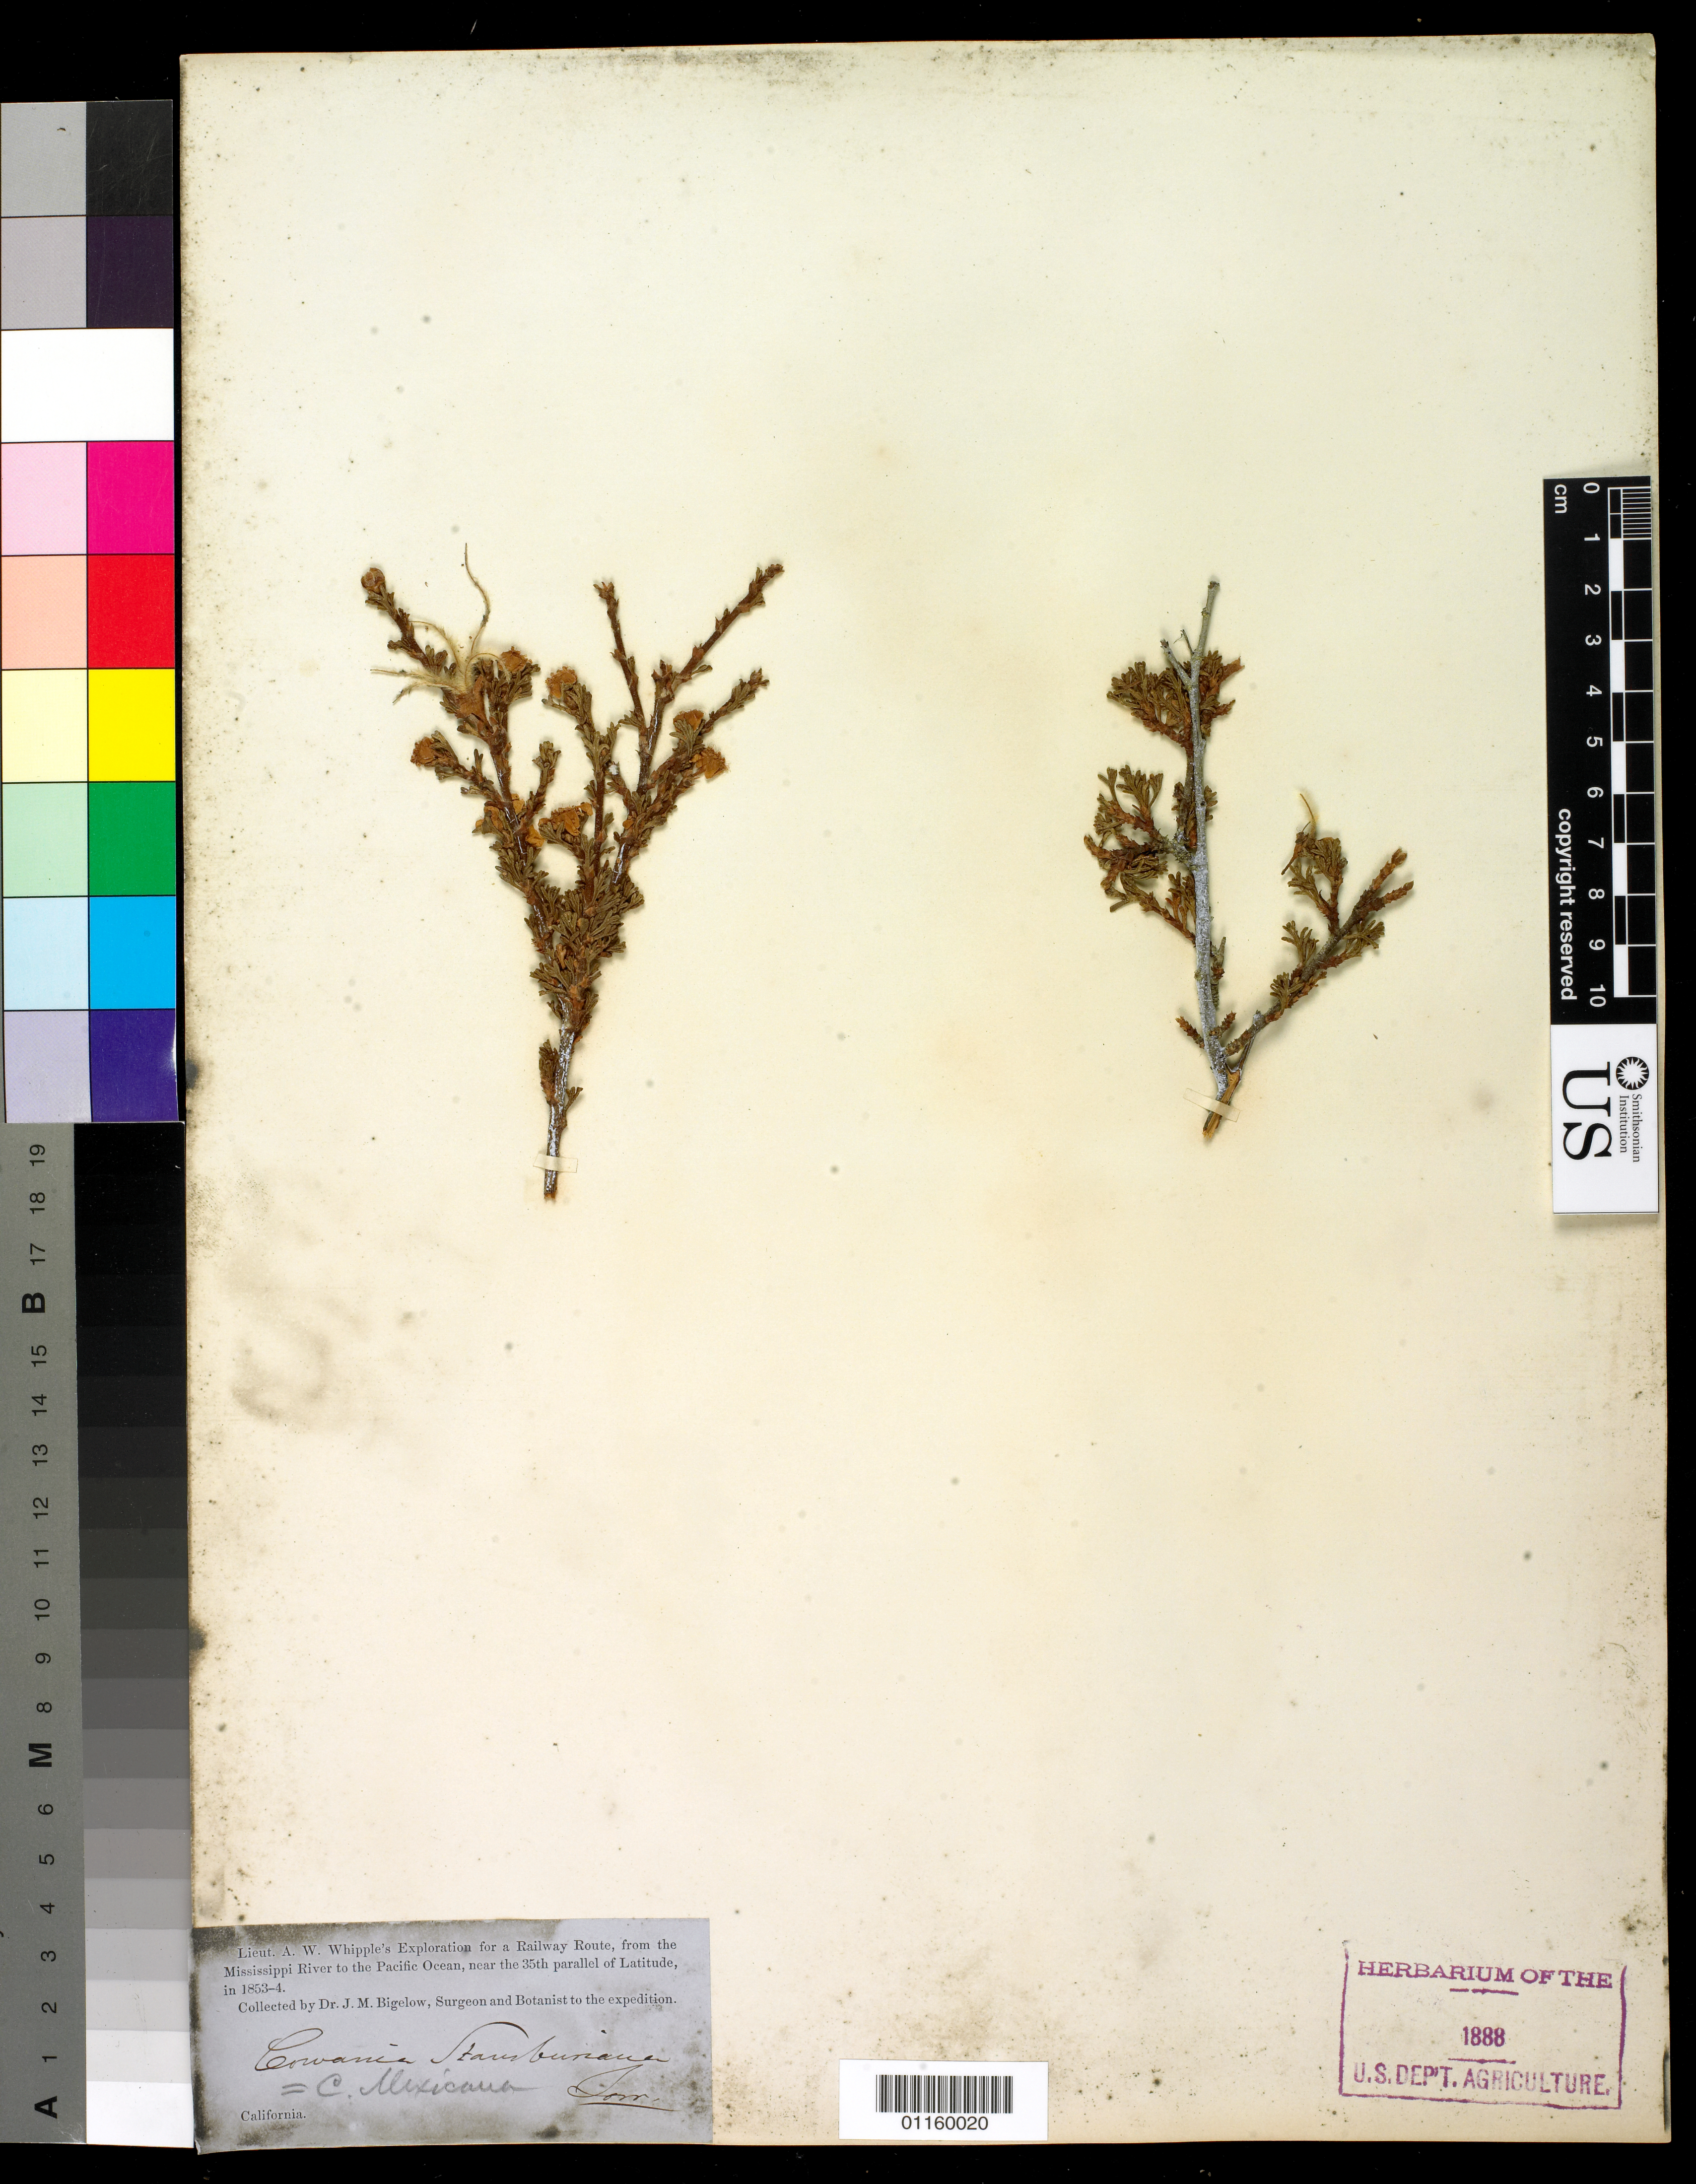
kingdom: Plantae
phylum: Tracheophyta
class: Magnoliopsida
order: Rosales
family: Rosaceae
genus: Purshia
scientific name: Purshia stansburyana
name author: (Torr.) Henrickson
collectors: J. M. Bigelow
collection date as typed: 1853 to -- --- 1854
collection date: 1853/1854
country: United States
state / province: California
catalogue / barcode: US 1